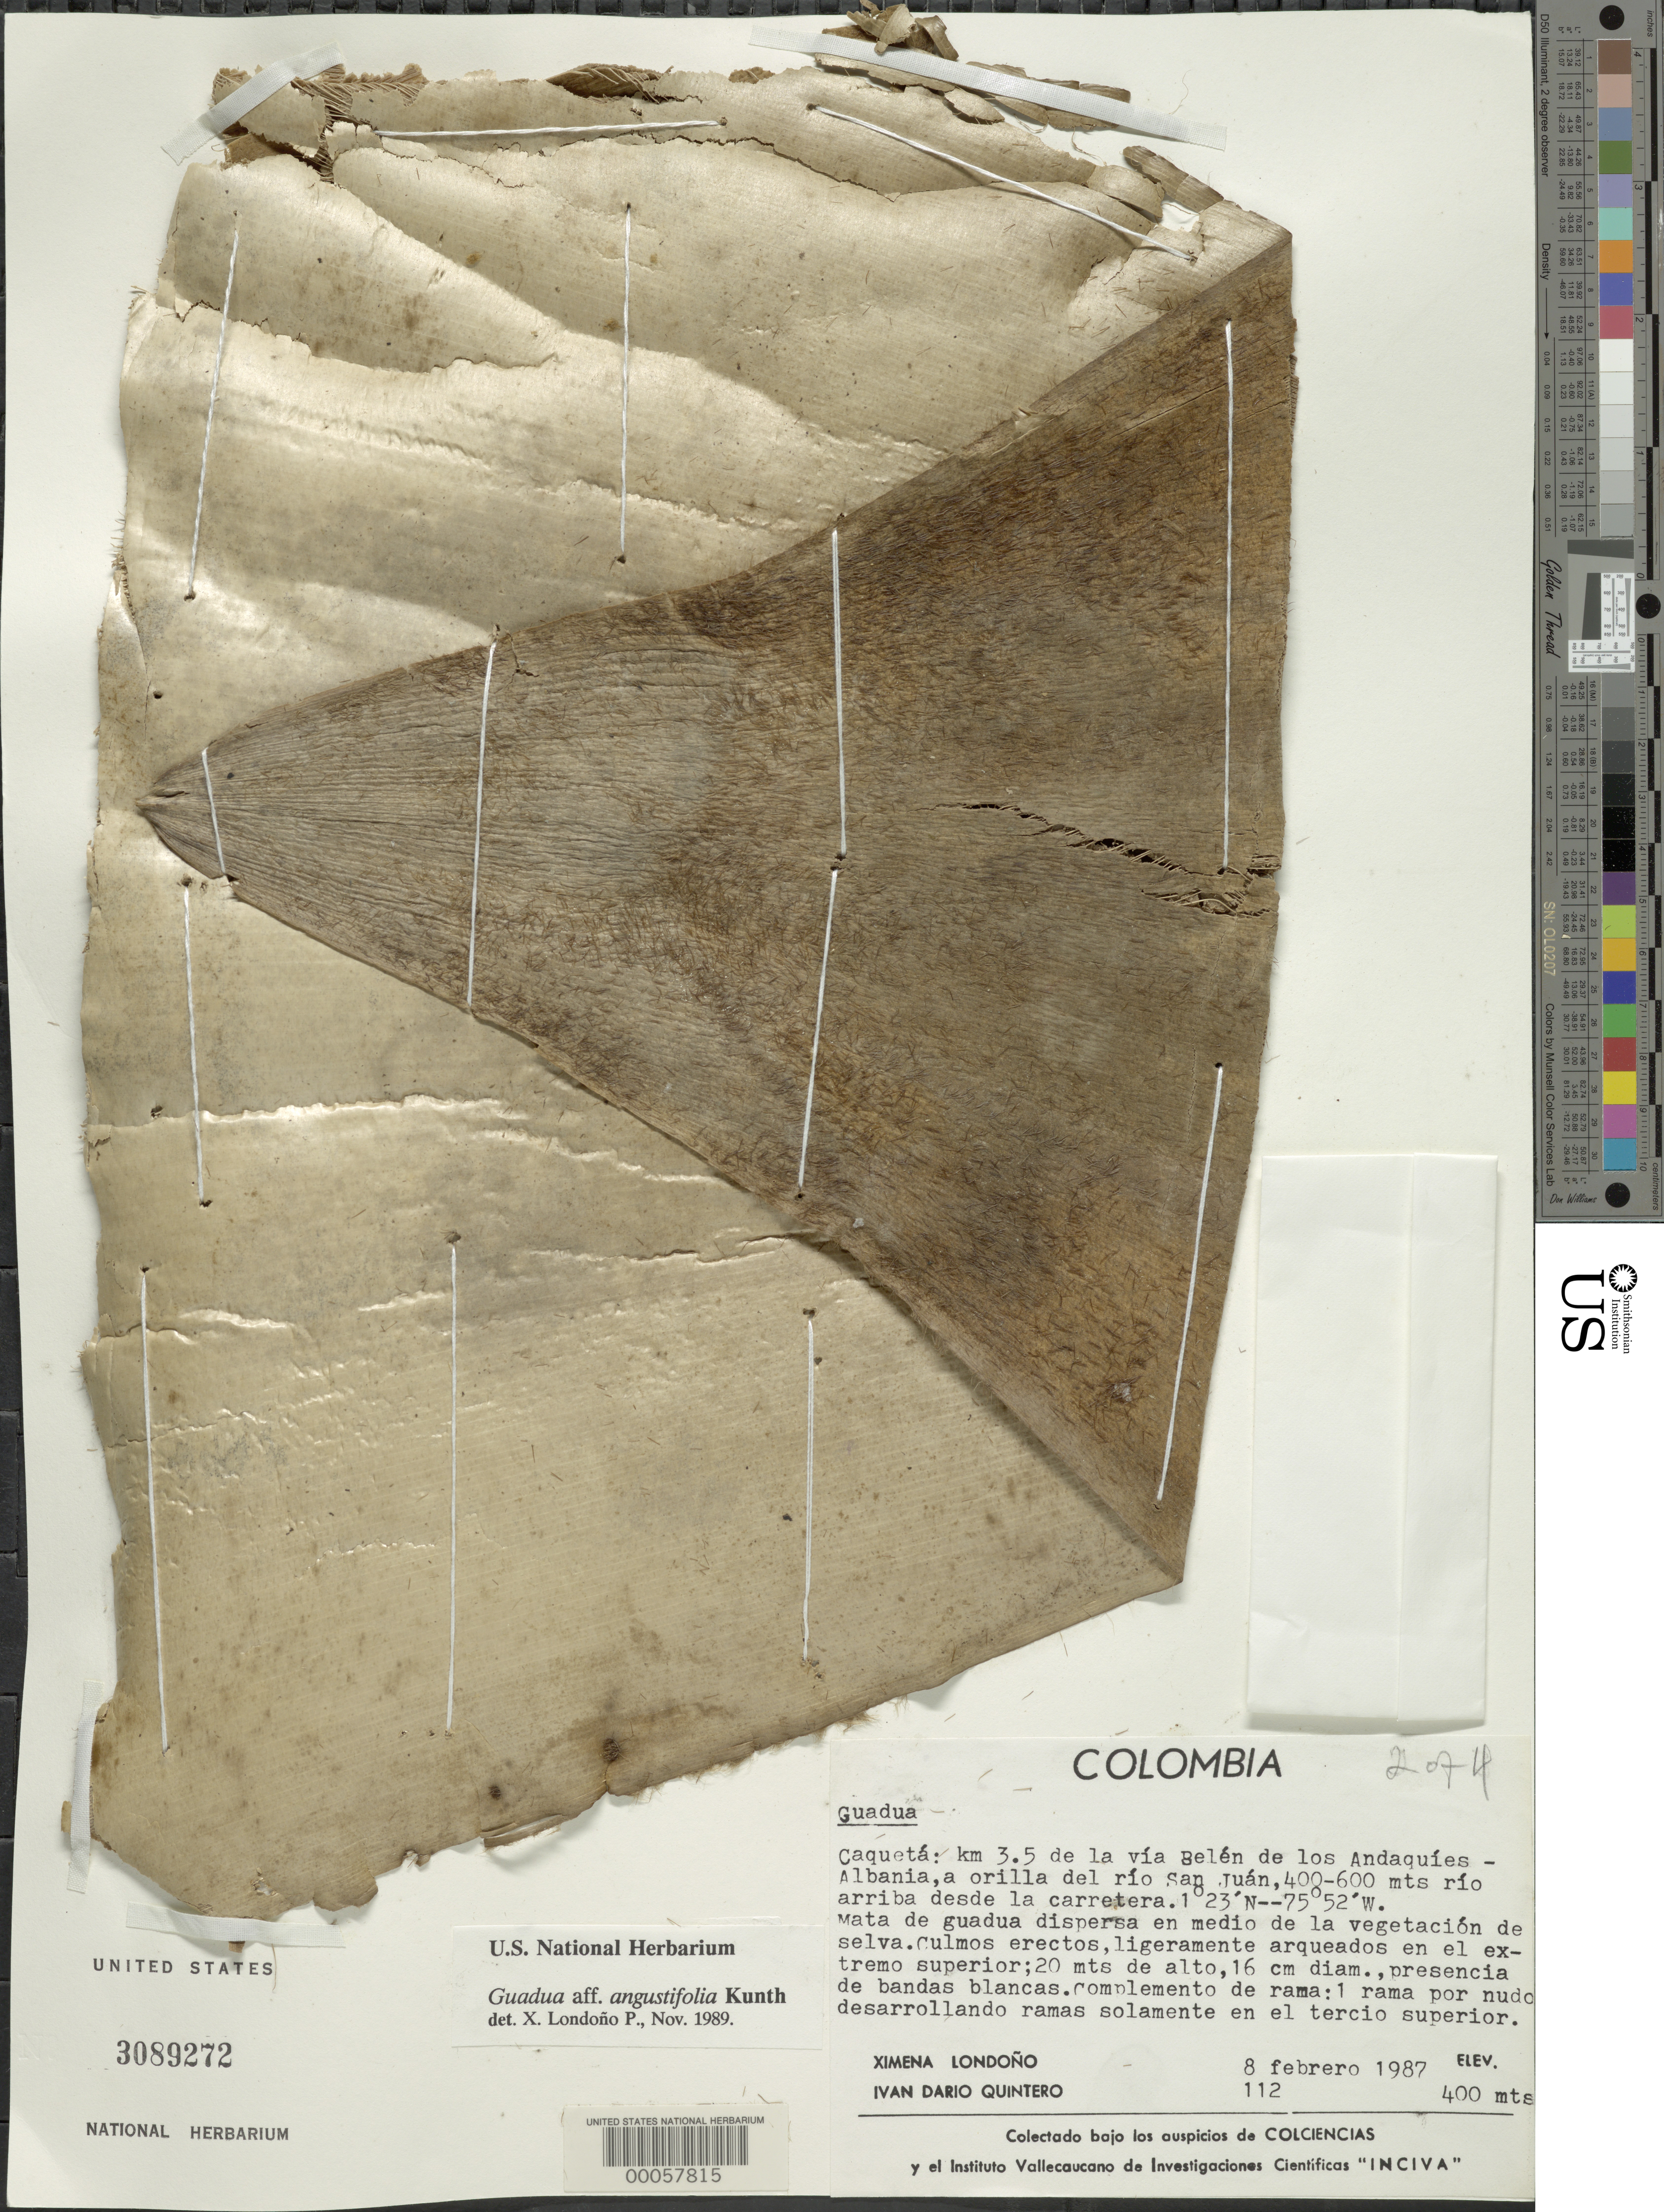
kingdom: Plantae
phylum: Tracheophyta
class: Liliopsida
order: Poales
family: Poaceae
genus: Guadua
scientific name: Guadua angustifolia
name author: Kunth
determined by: Londoño, X., (TULV), Jardin Botanico "Juan Maria Cespedes"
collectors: X. Londoño & I. Quintero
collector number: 112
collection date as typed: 08 Feb 1987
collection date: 1987-02-08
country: Colombia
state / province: Caquetá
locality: Km 3.5 of the Belem de los Andaquies-Albania road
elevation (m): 400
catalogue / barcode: US 3089272